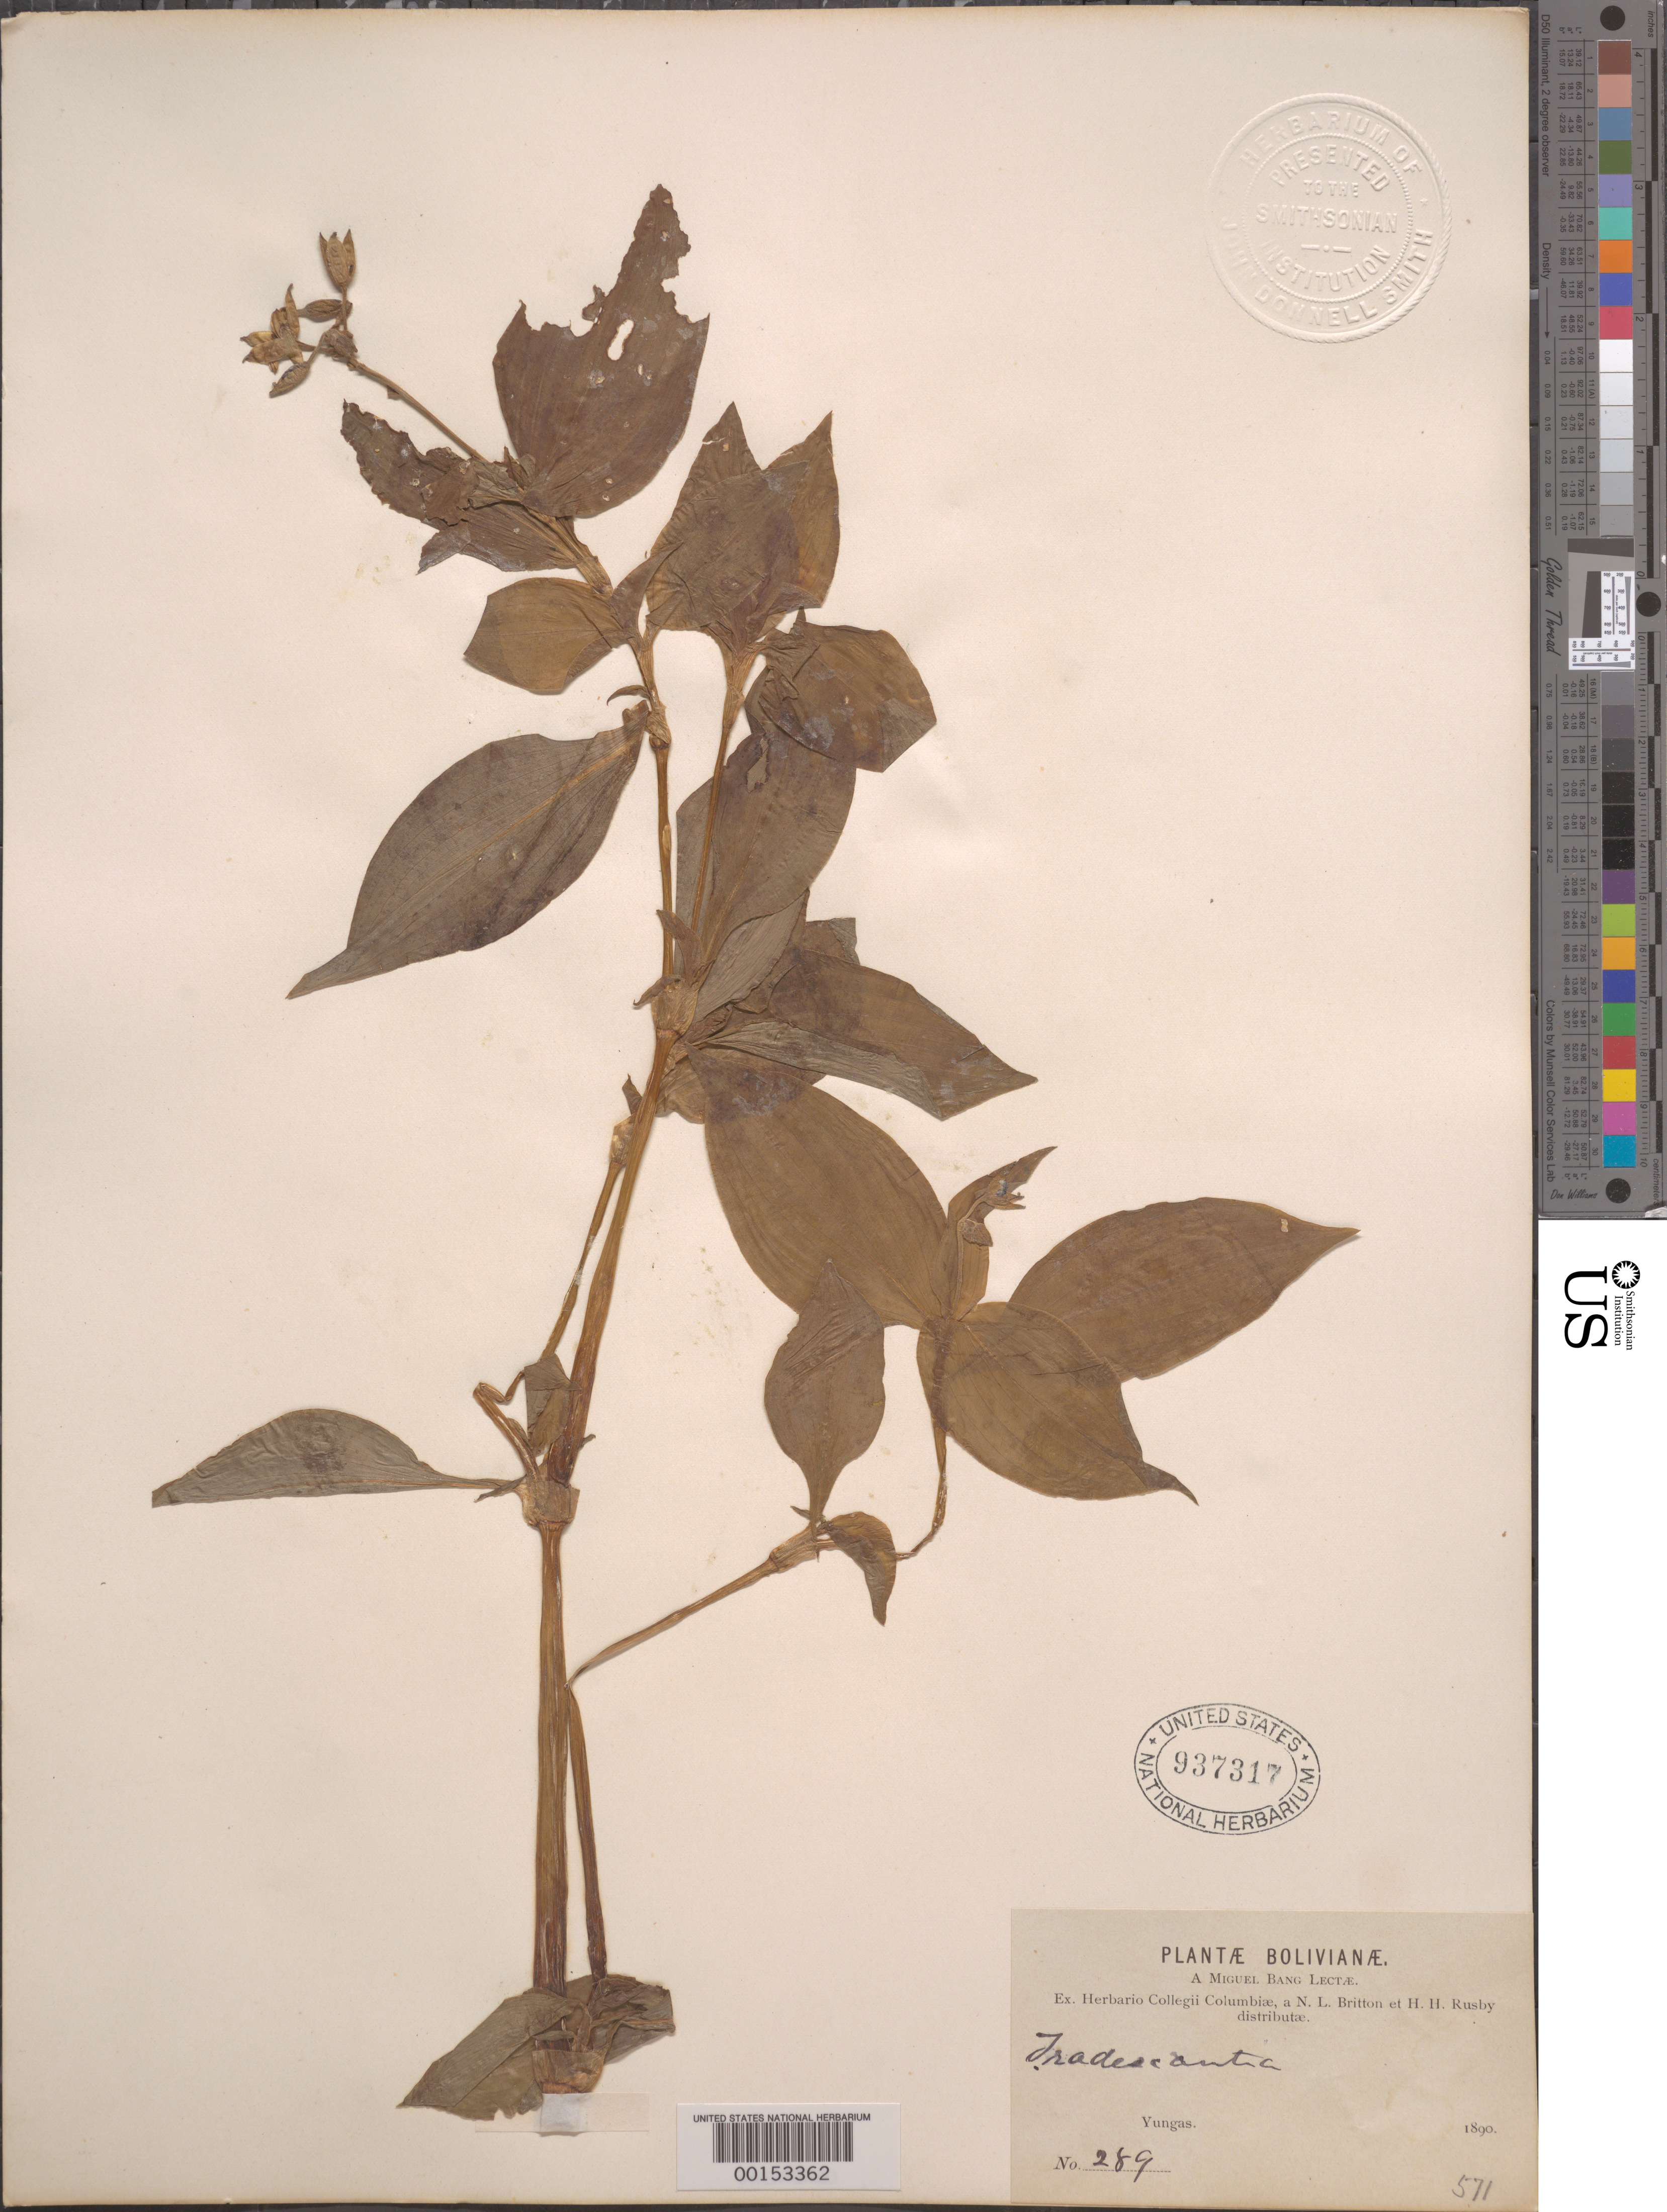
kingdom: Plantae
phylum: Tracheophyta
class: Liliopsida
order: Commelinales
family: Commelinaceae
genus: Tinantia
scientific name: Tinantia erecta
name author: (Jacq.) Fenzl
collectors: M. Bang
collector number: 289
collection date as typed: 1890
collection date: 1890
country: Bolivia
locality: Yungas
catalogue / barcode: US 937317